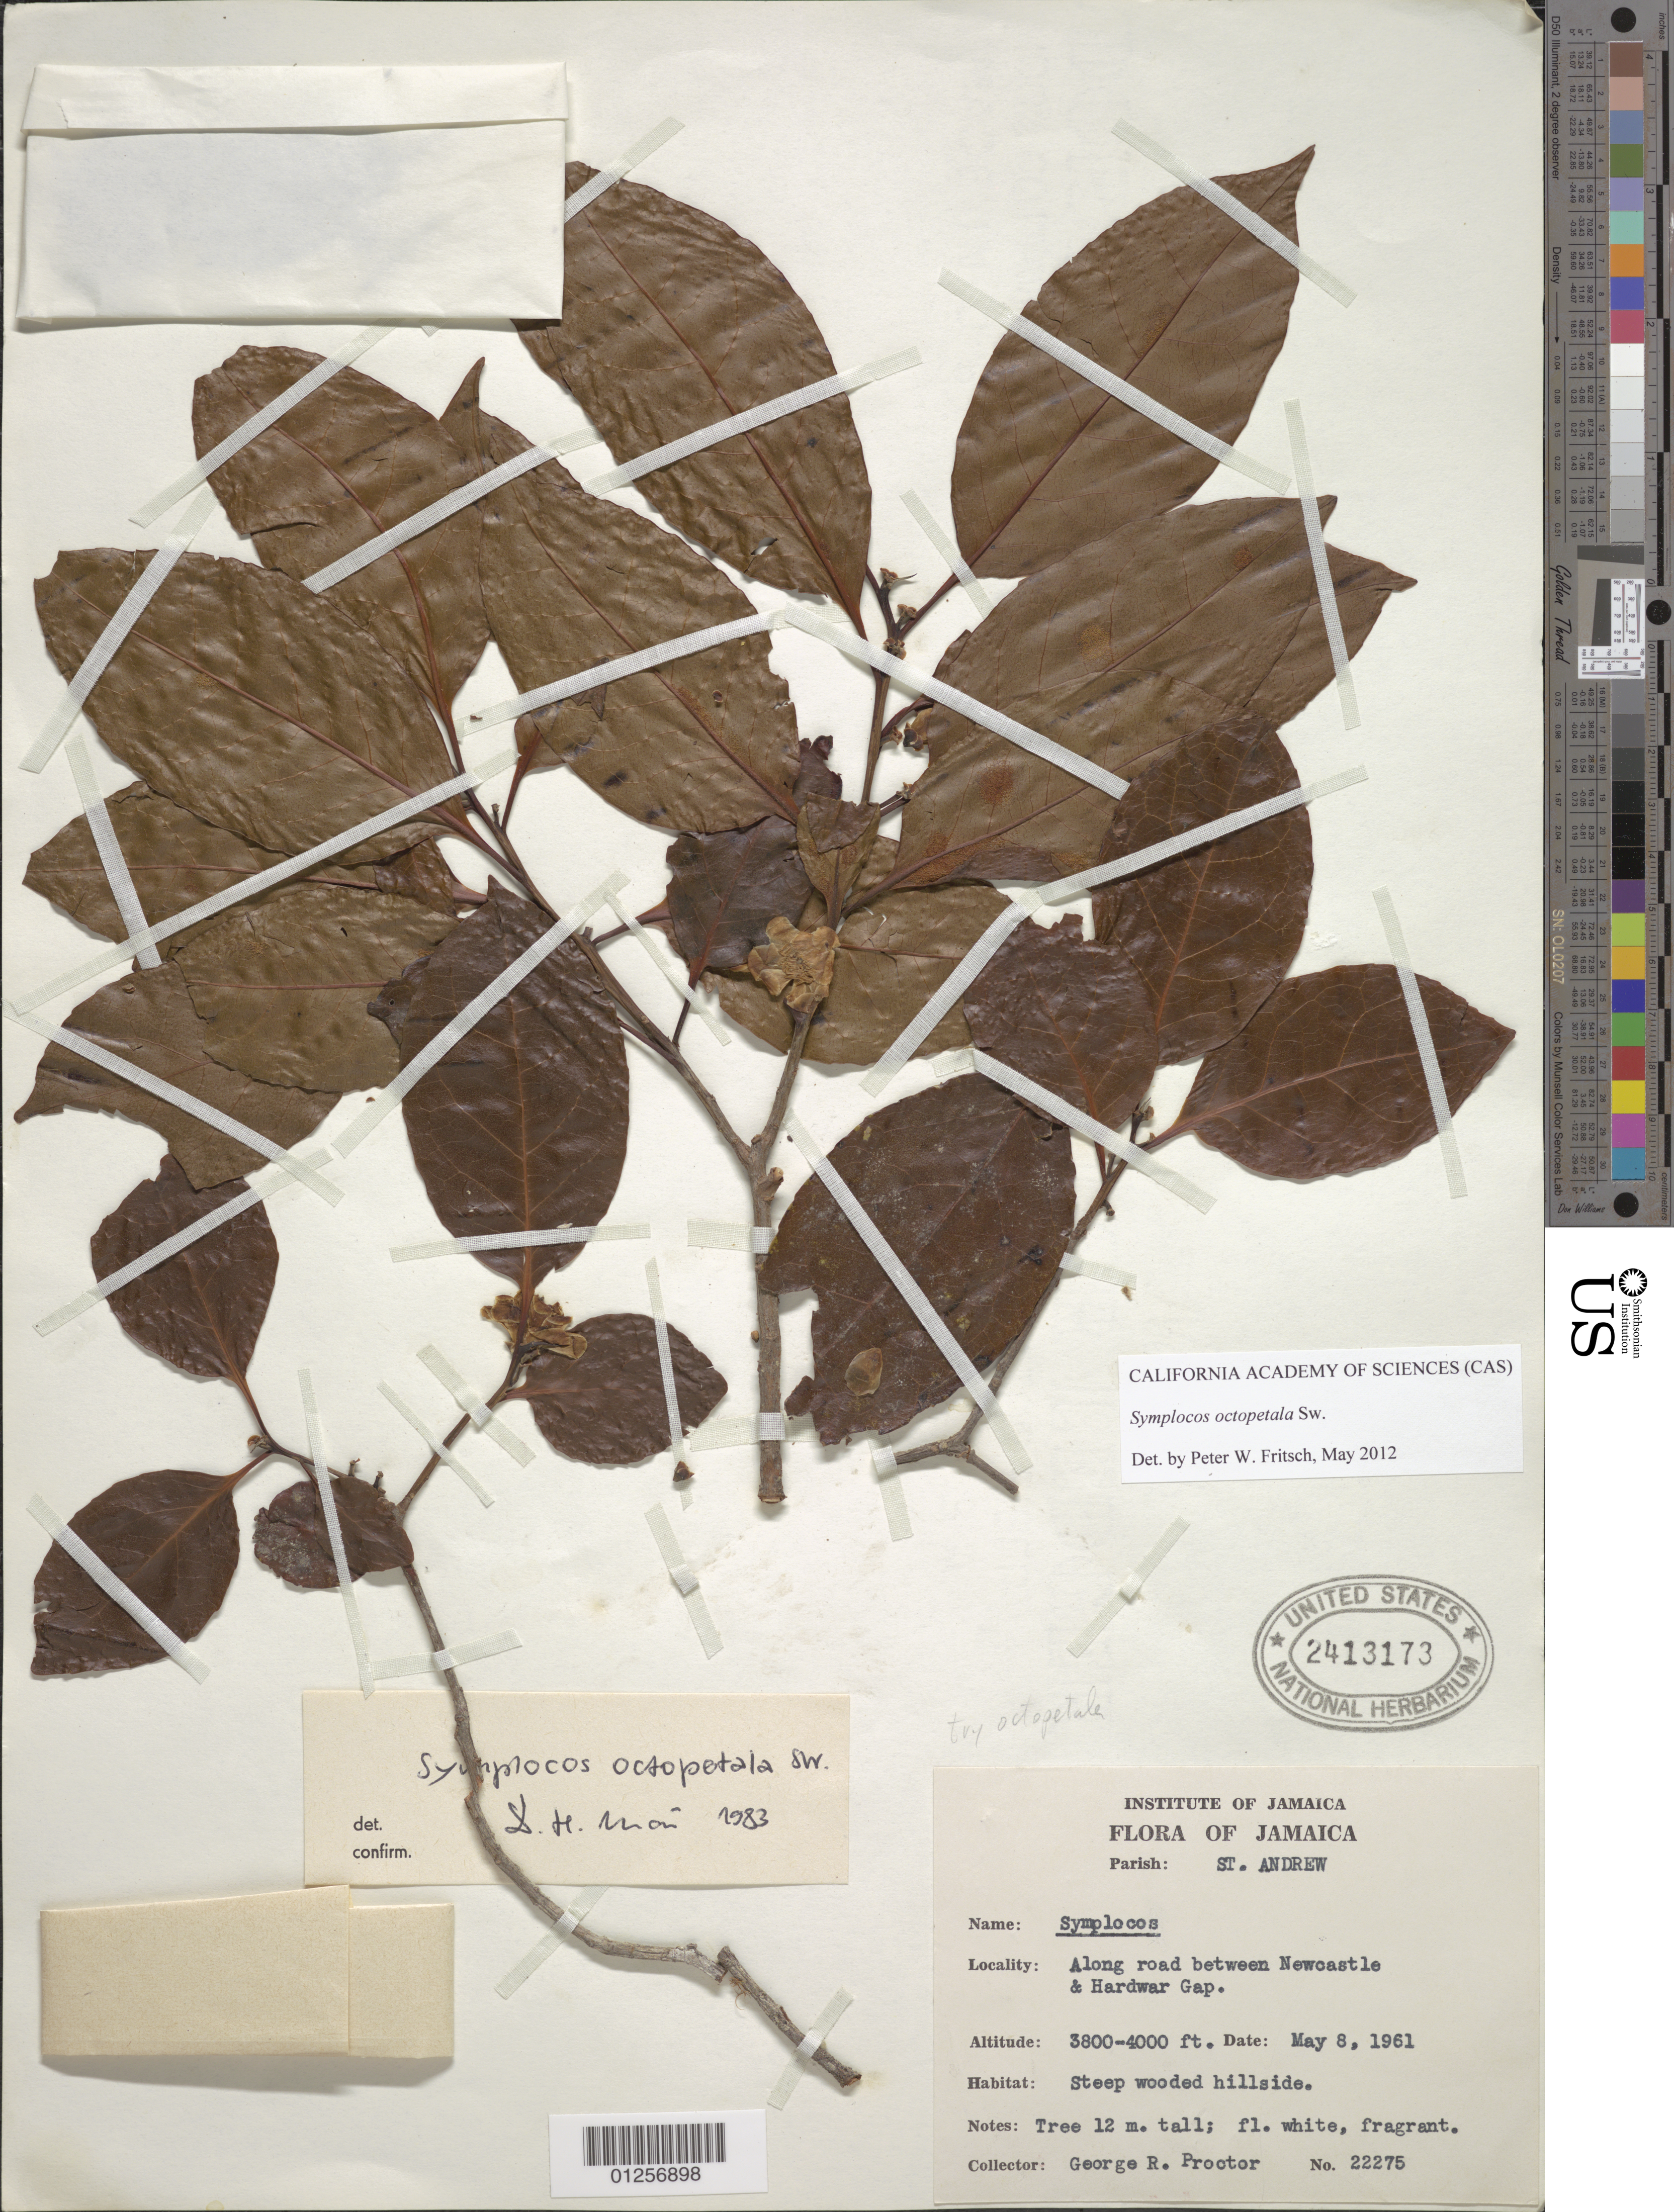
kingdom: Plantae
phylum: Tracheophyta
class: Magnoliopsida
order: Ericales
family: Symplocaceae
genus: Symplocos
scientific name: Symplocos octopetala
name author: Sw.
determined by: Fritsch, Peter W.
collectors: G. R. Proctor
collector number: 22275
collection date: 1961-05-08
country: Jamaica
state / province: Saint Andrew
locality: Newcastle to Hardwar Gap trail.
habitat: Steep wooded hillside.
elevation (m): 1158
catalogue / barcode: US 2413173